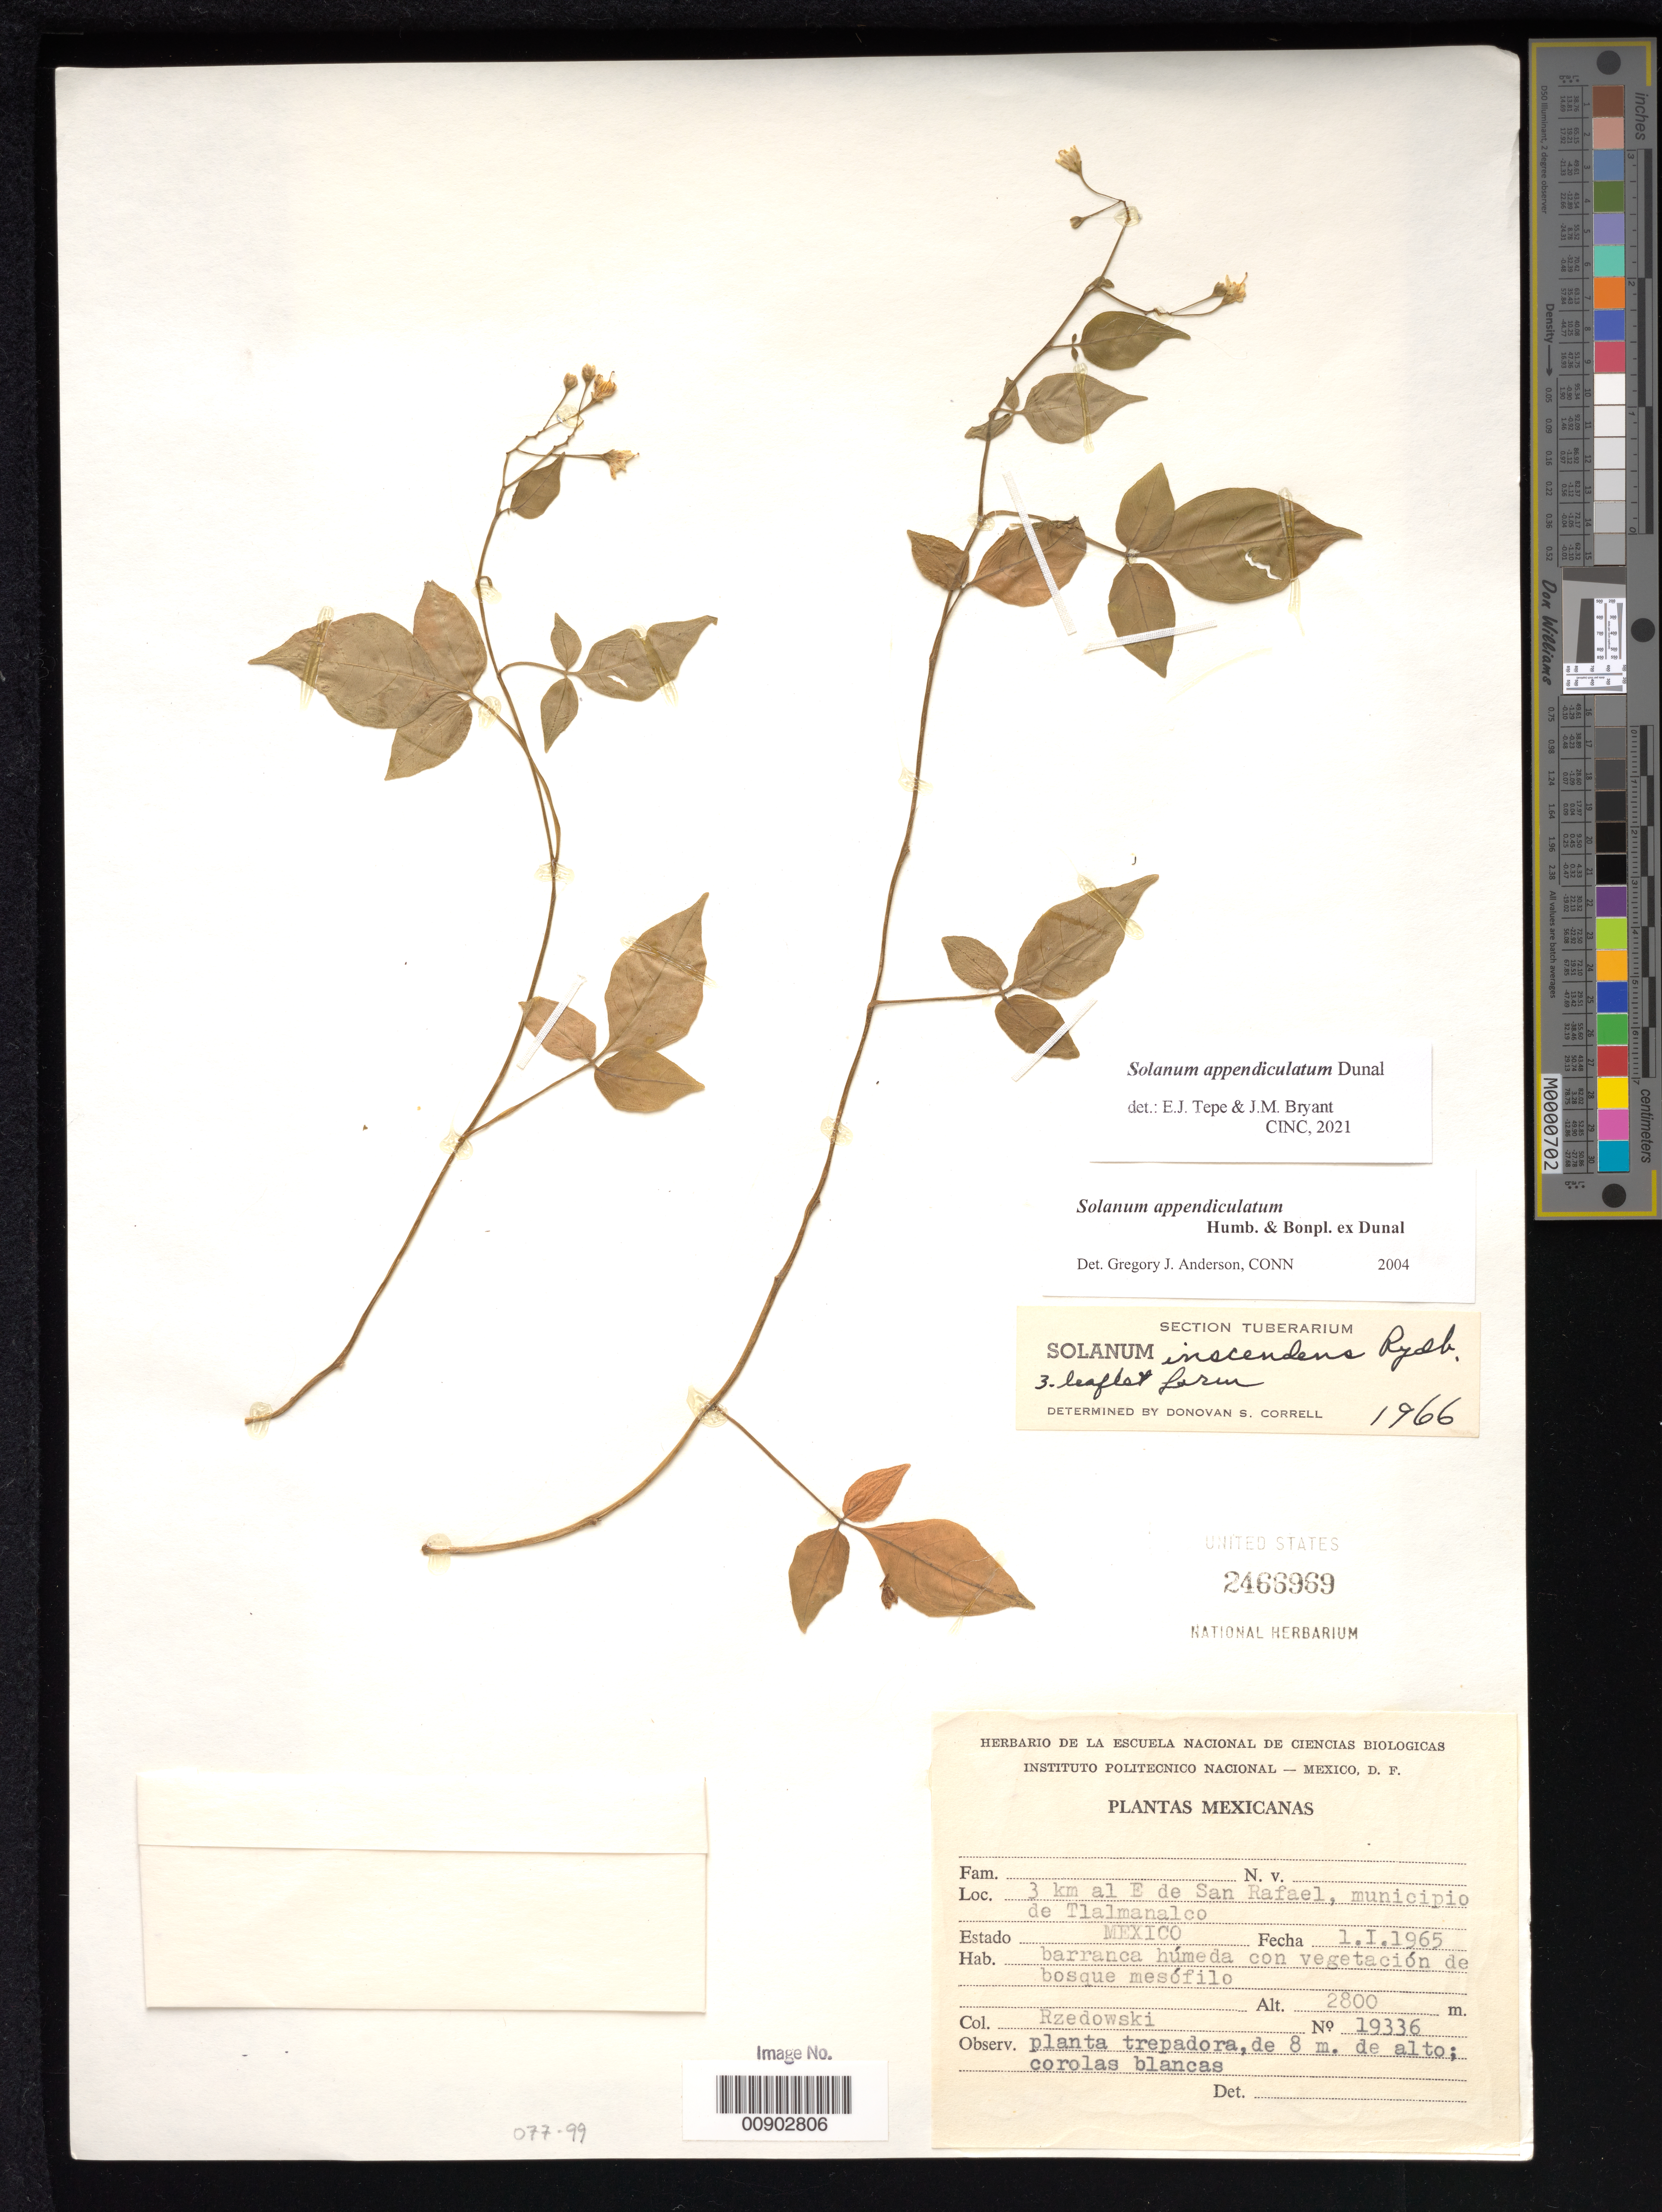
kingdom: Plantae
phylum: Tracheophyta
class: Magnoliopsida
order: Solanales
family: Solanaceae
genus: Solanum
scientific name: Solanum appendiculatum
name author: Humb. & Bonpl. ex Dunal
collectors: J. Rzedowski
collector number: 19336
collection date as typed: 01 Jan 1965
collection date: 1965-01-01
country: Mexico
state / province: Mexico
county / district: Tlalmanalco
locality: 3 km. al E de San Rafael, Municipio de Tlalmanalco, Edo. de México.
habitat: Barranca húmeda con vegetación de bosque mesófilo.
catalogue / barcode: US 2466969